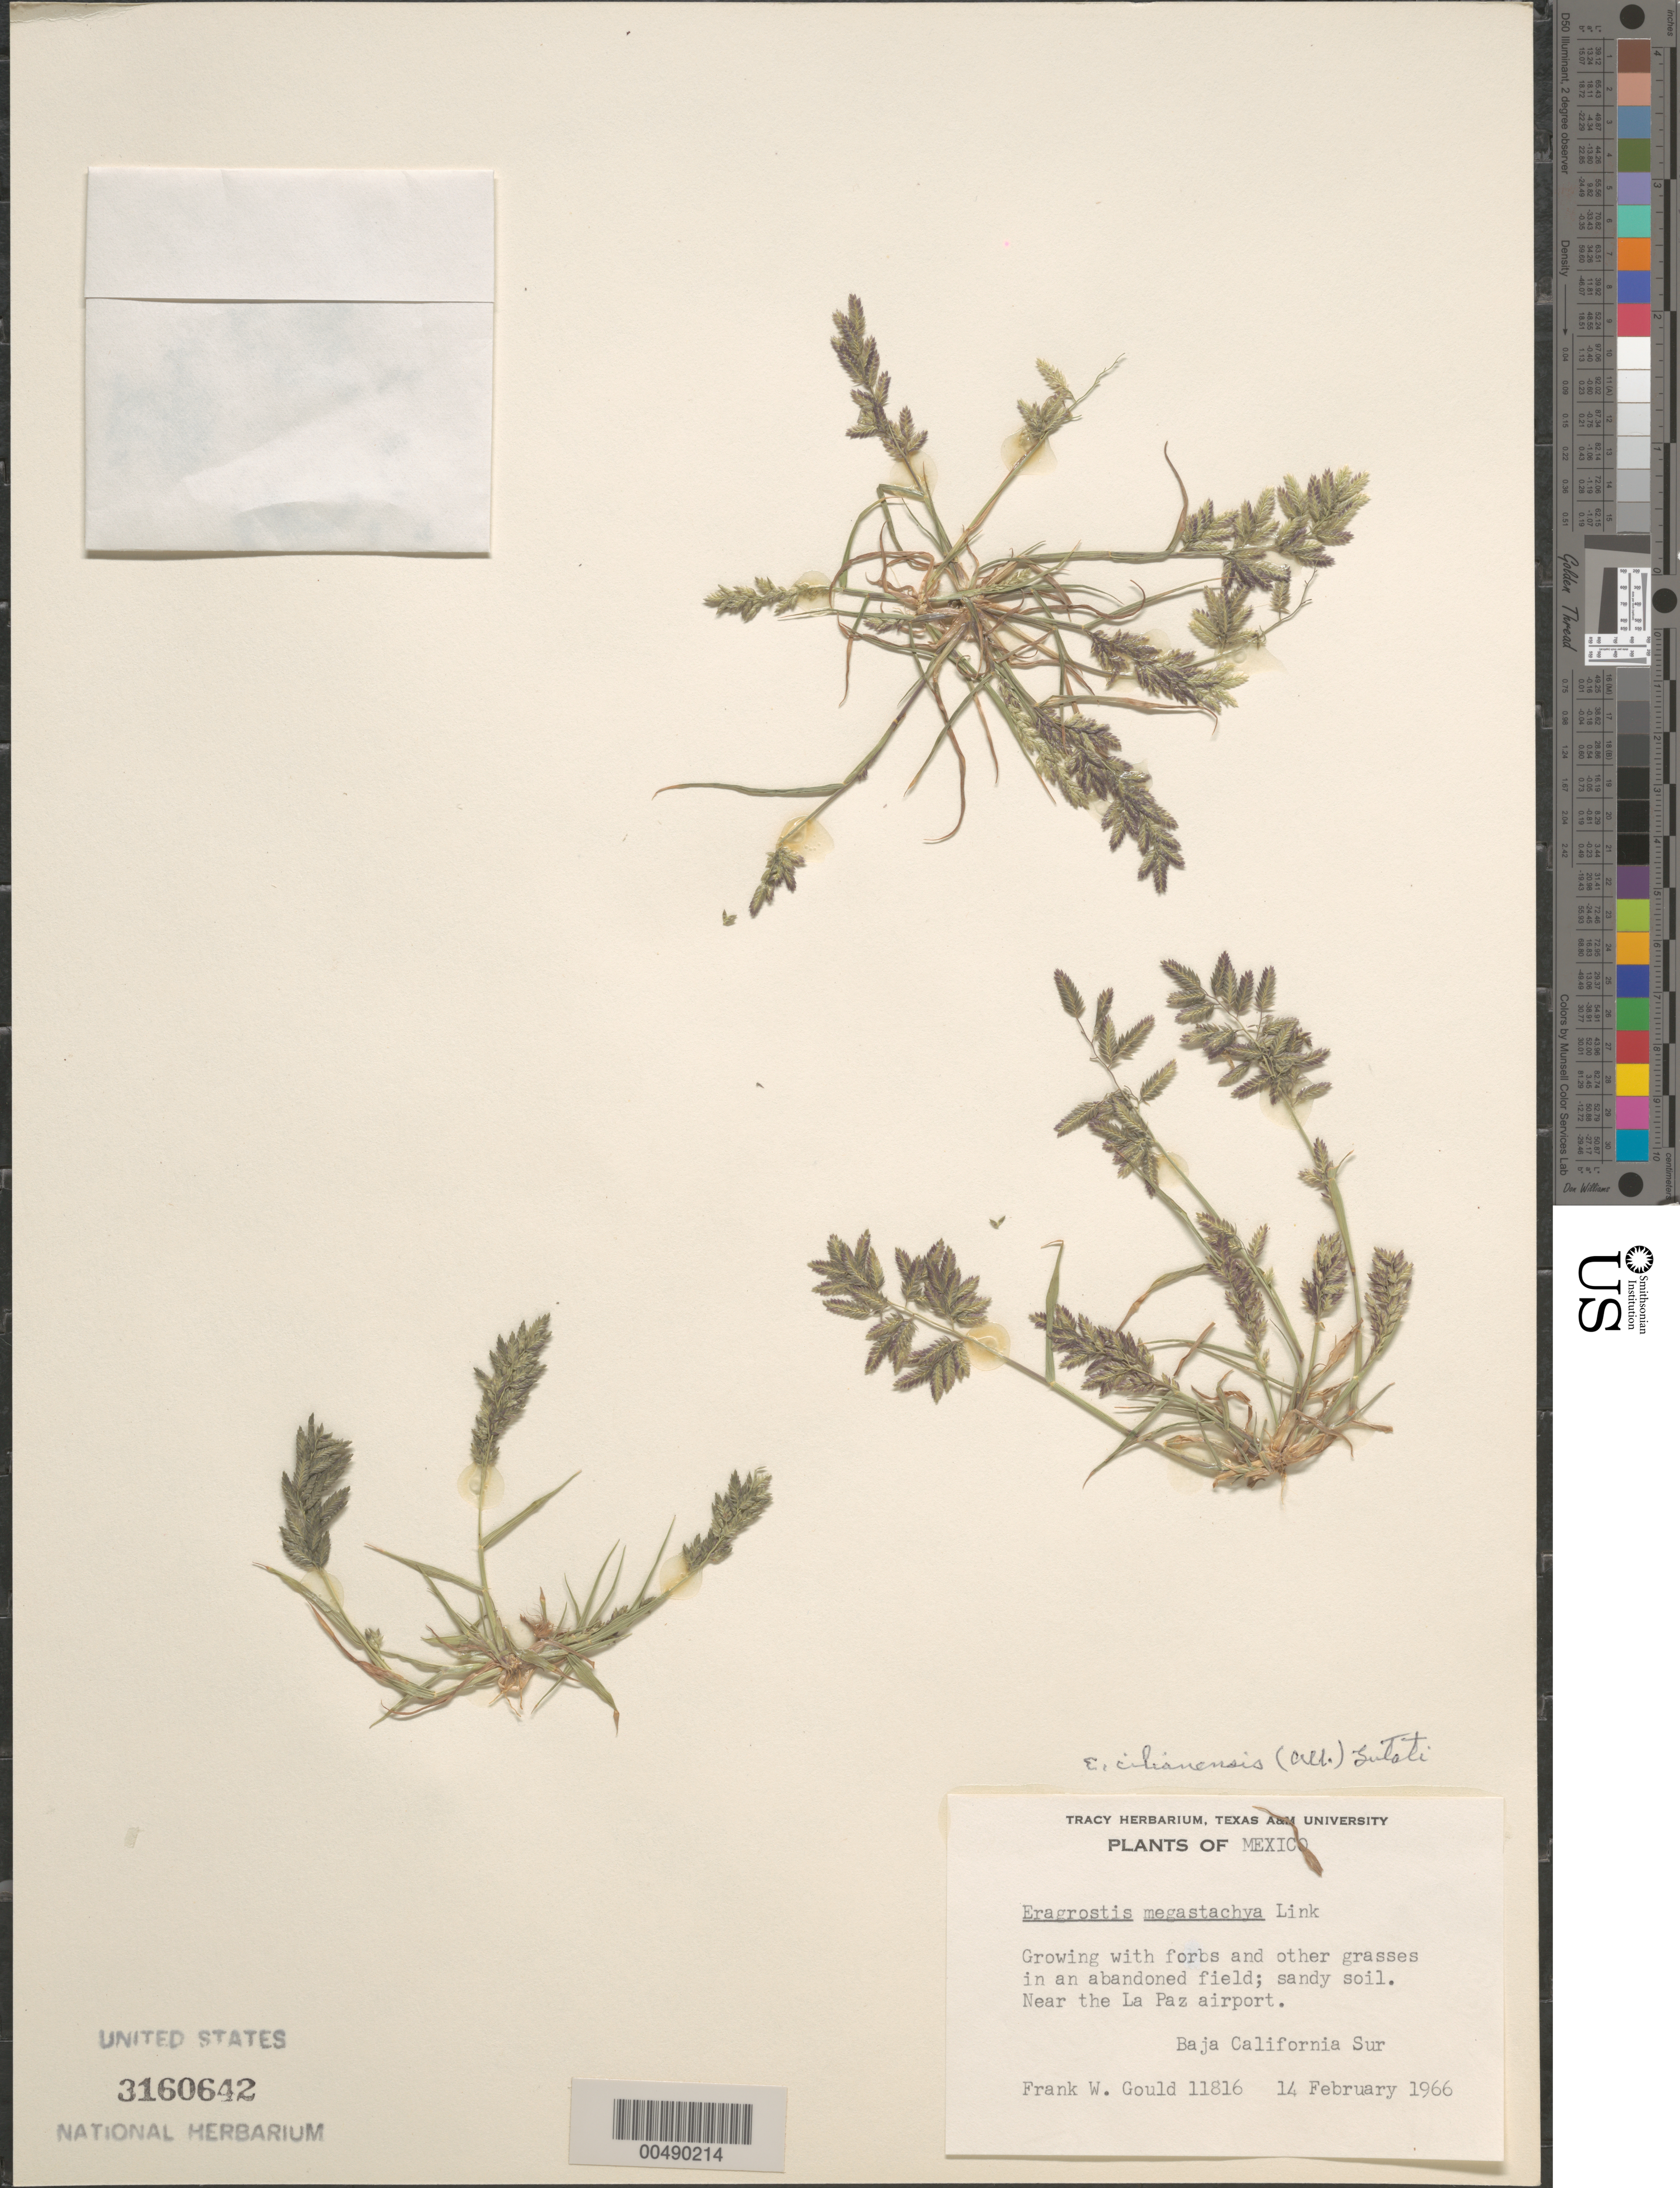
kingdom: Plantae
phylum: Tracheophyta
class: Liliopsida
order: Poales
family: Poaceae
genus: Eragrostis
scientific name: Eragrostis cilianensis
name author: (Bellardi) Vignolo ex Janch.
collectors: F. W. Gould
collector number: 11816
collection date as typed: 14 Feb 1966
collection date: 1966-02-14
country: Mexico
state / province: Baja California Sur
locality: Near the La Paz airport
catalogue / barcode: US 3160642